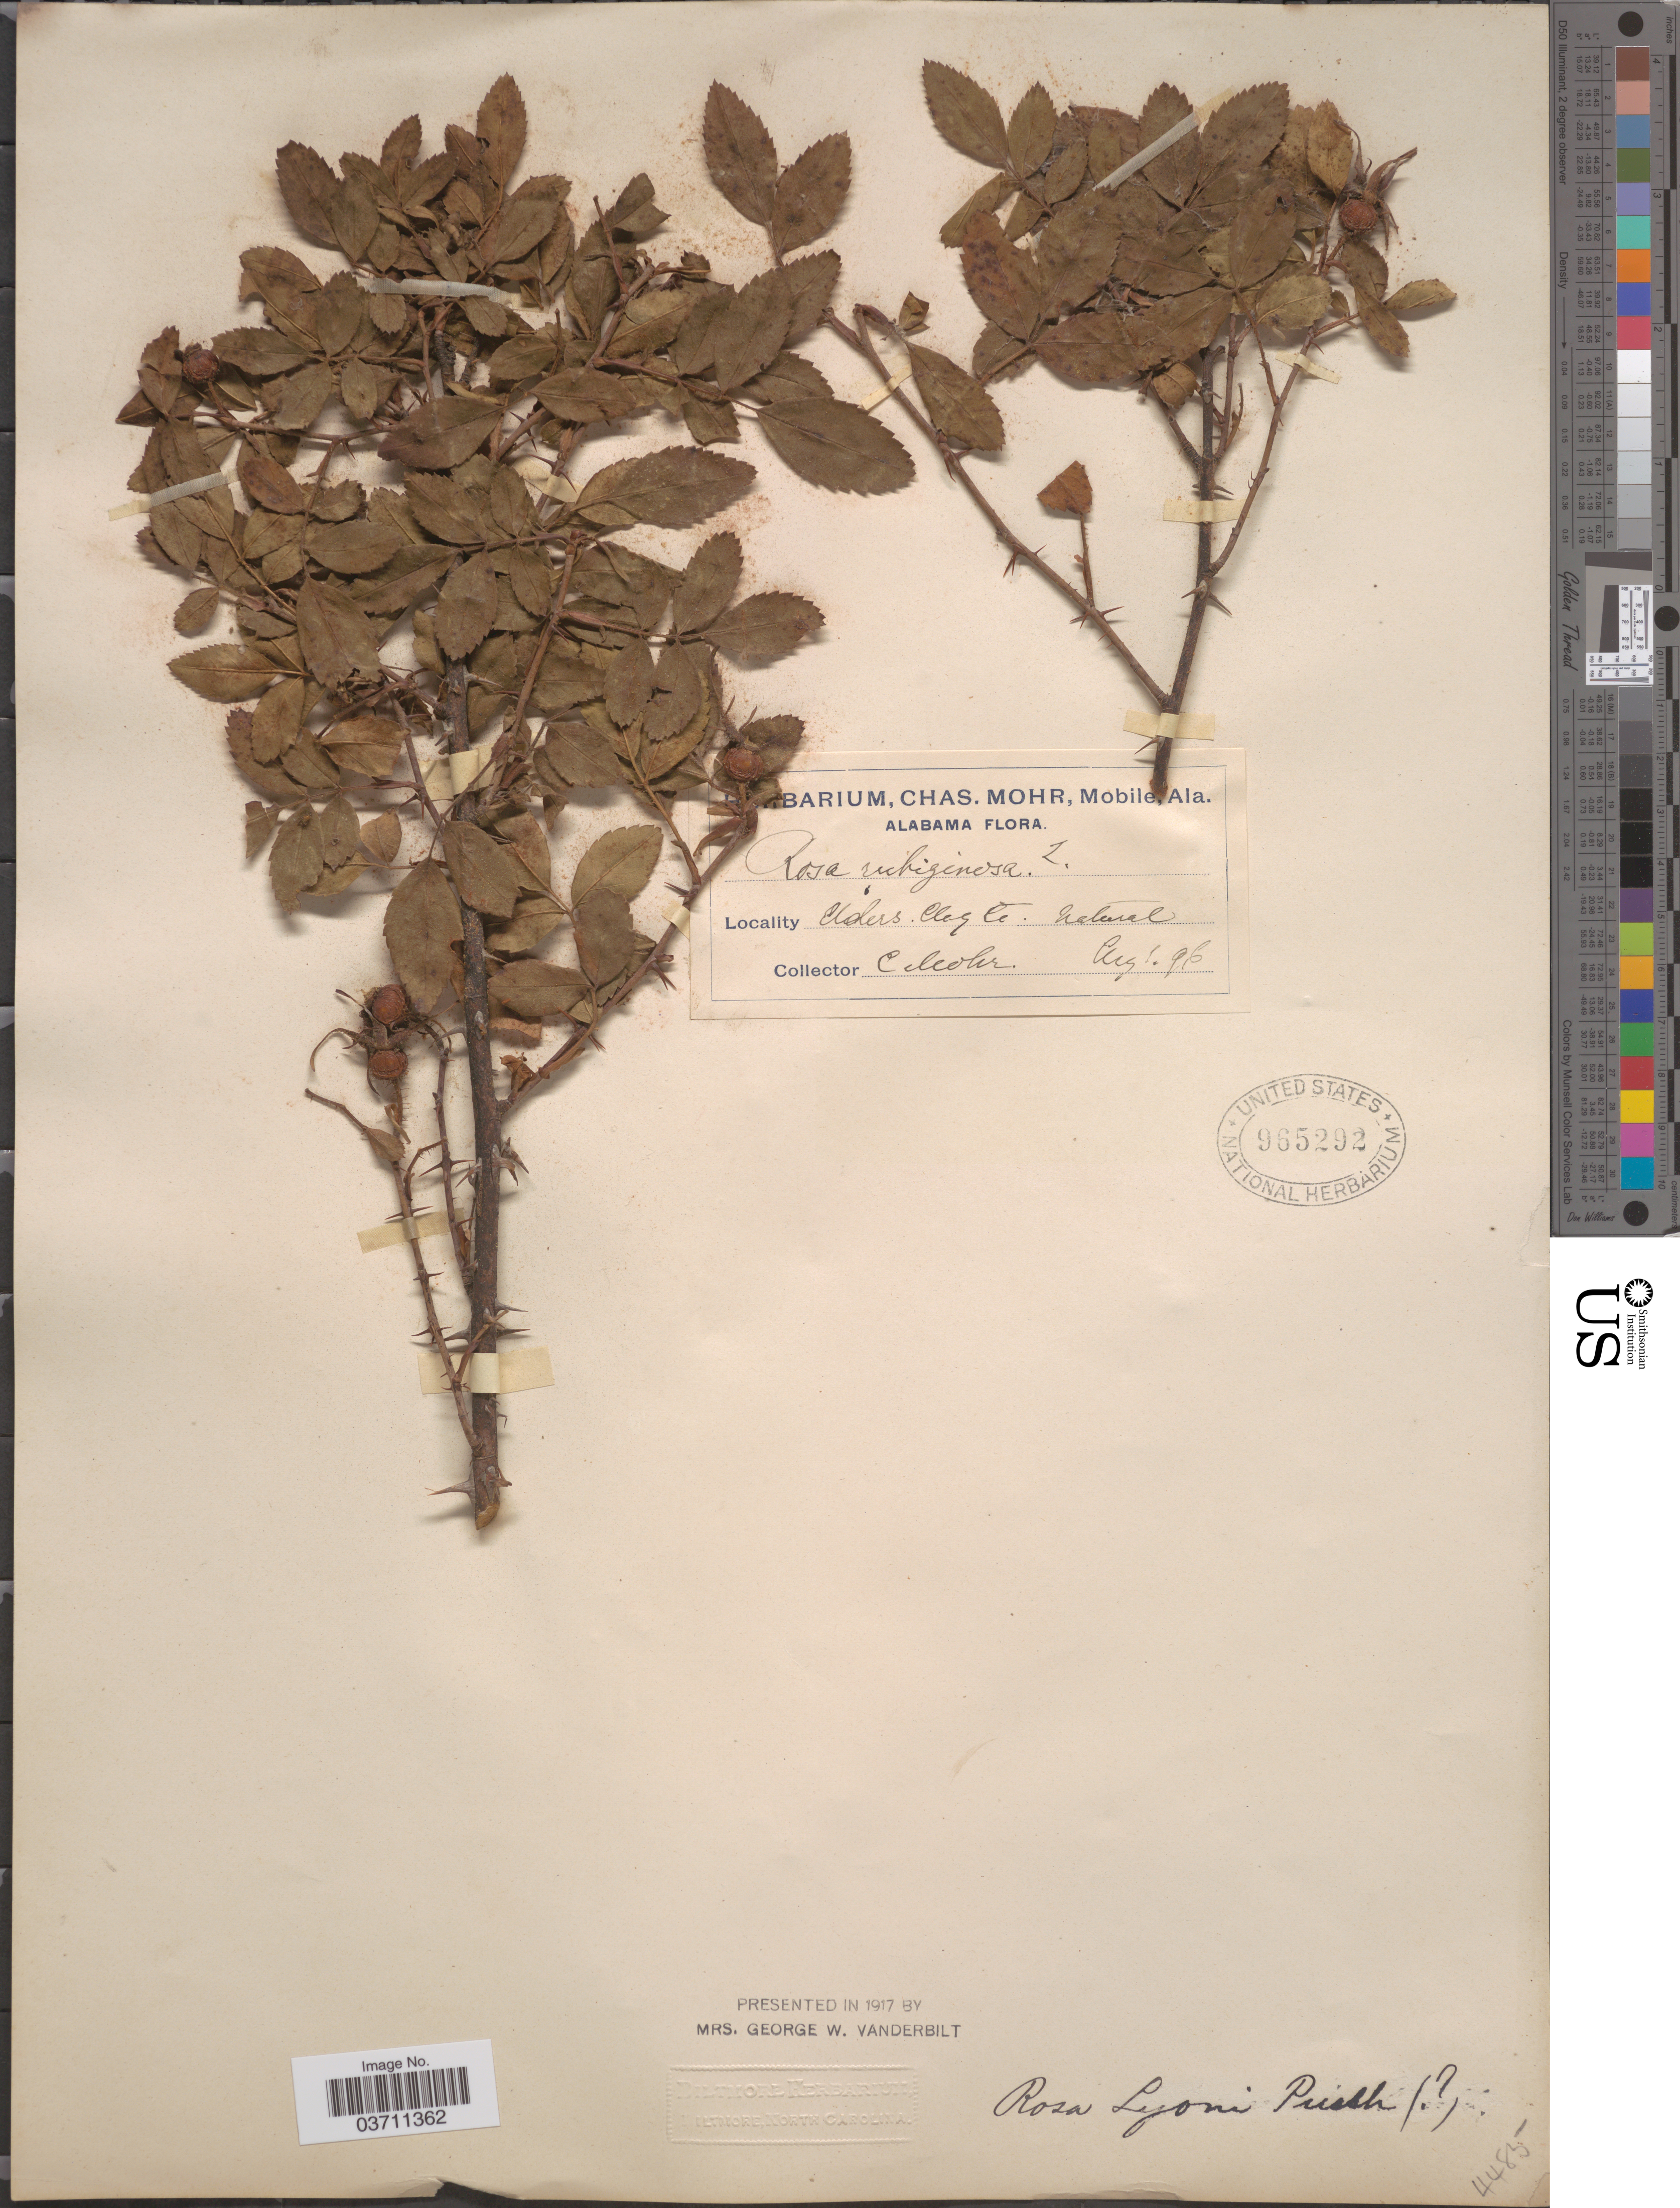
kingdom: Plantae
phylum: Tracheophyta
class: Magnoliopsida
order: Rosales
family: Rosaceae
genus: Rosa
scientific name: Rosa lyoni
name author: Pursh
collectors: Mohr, C. T. (herbarium)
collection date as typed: Transcribed d/m/y: /8/96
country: United States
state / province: Alabama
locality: Elders. Clay Co. Natural.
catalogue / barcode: US 965292